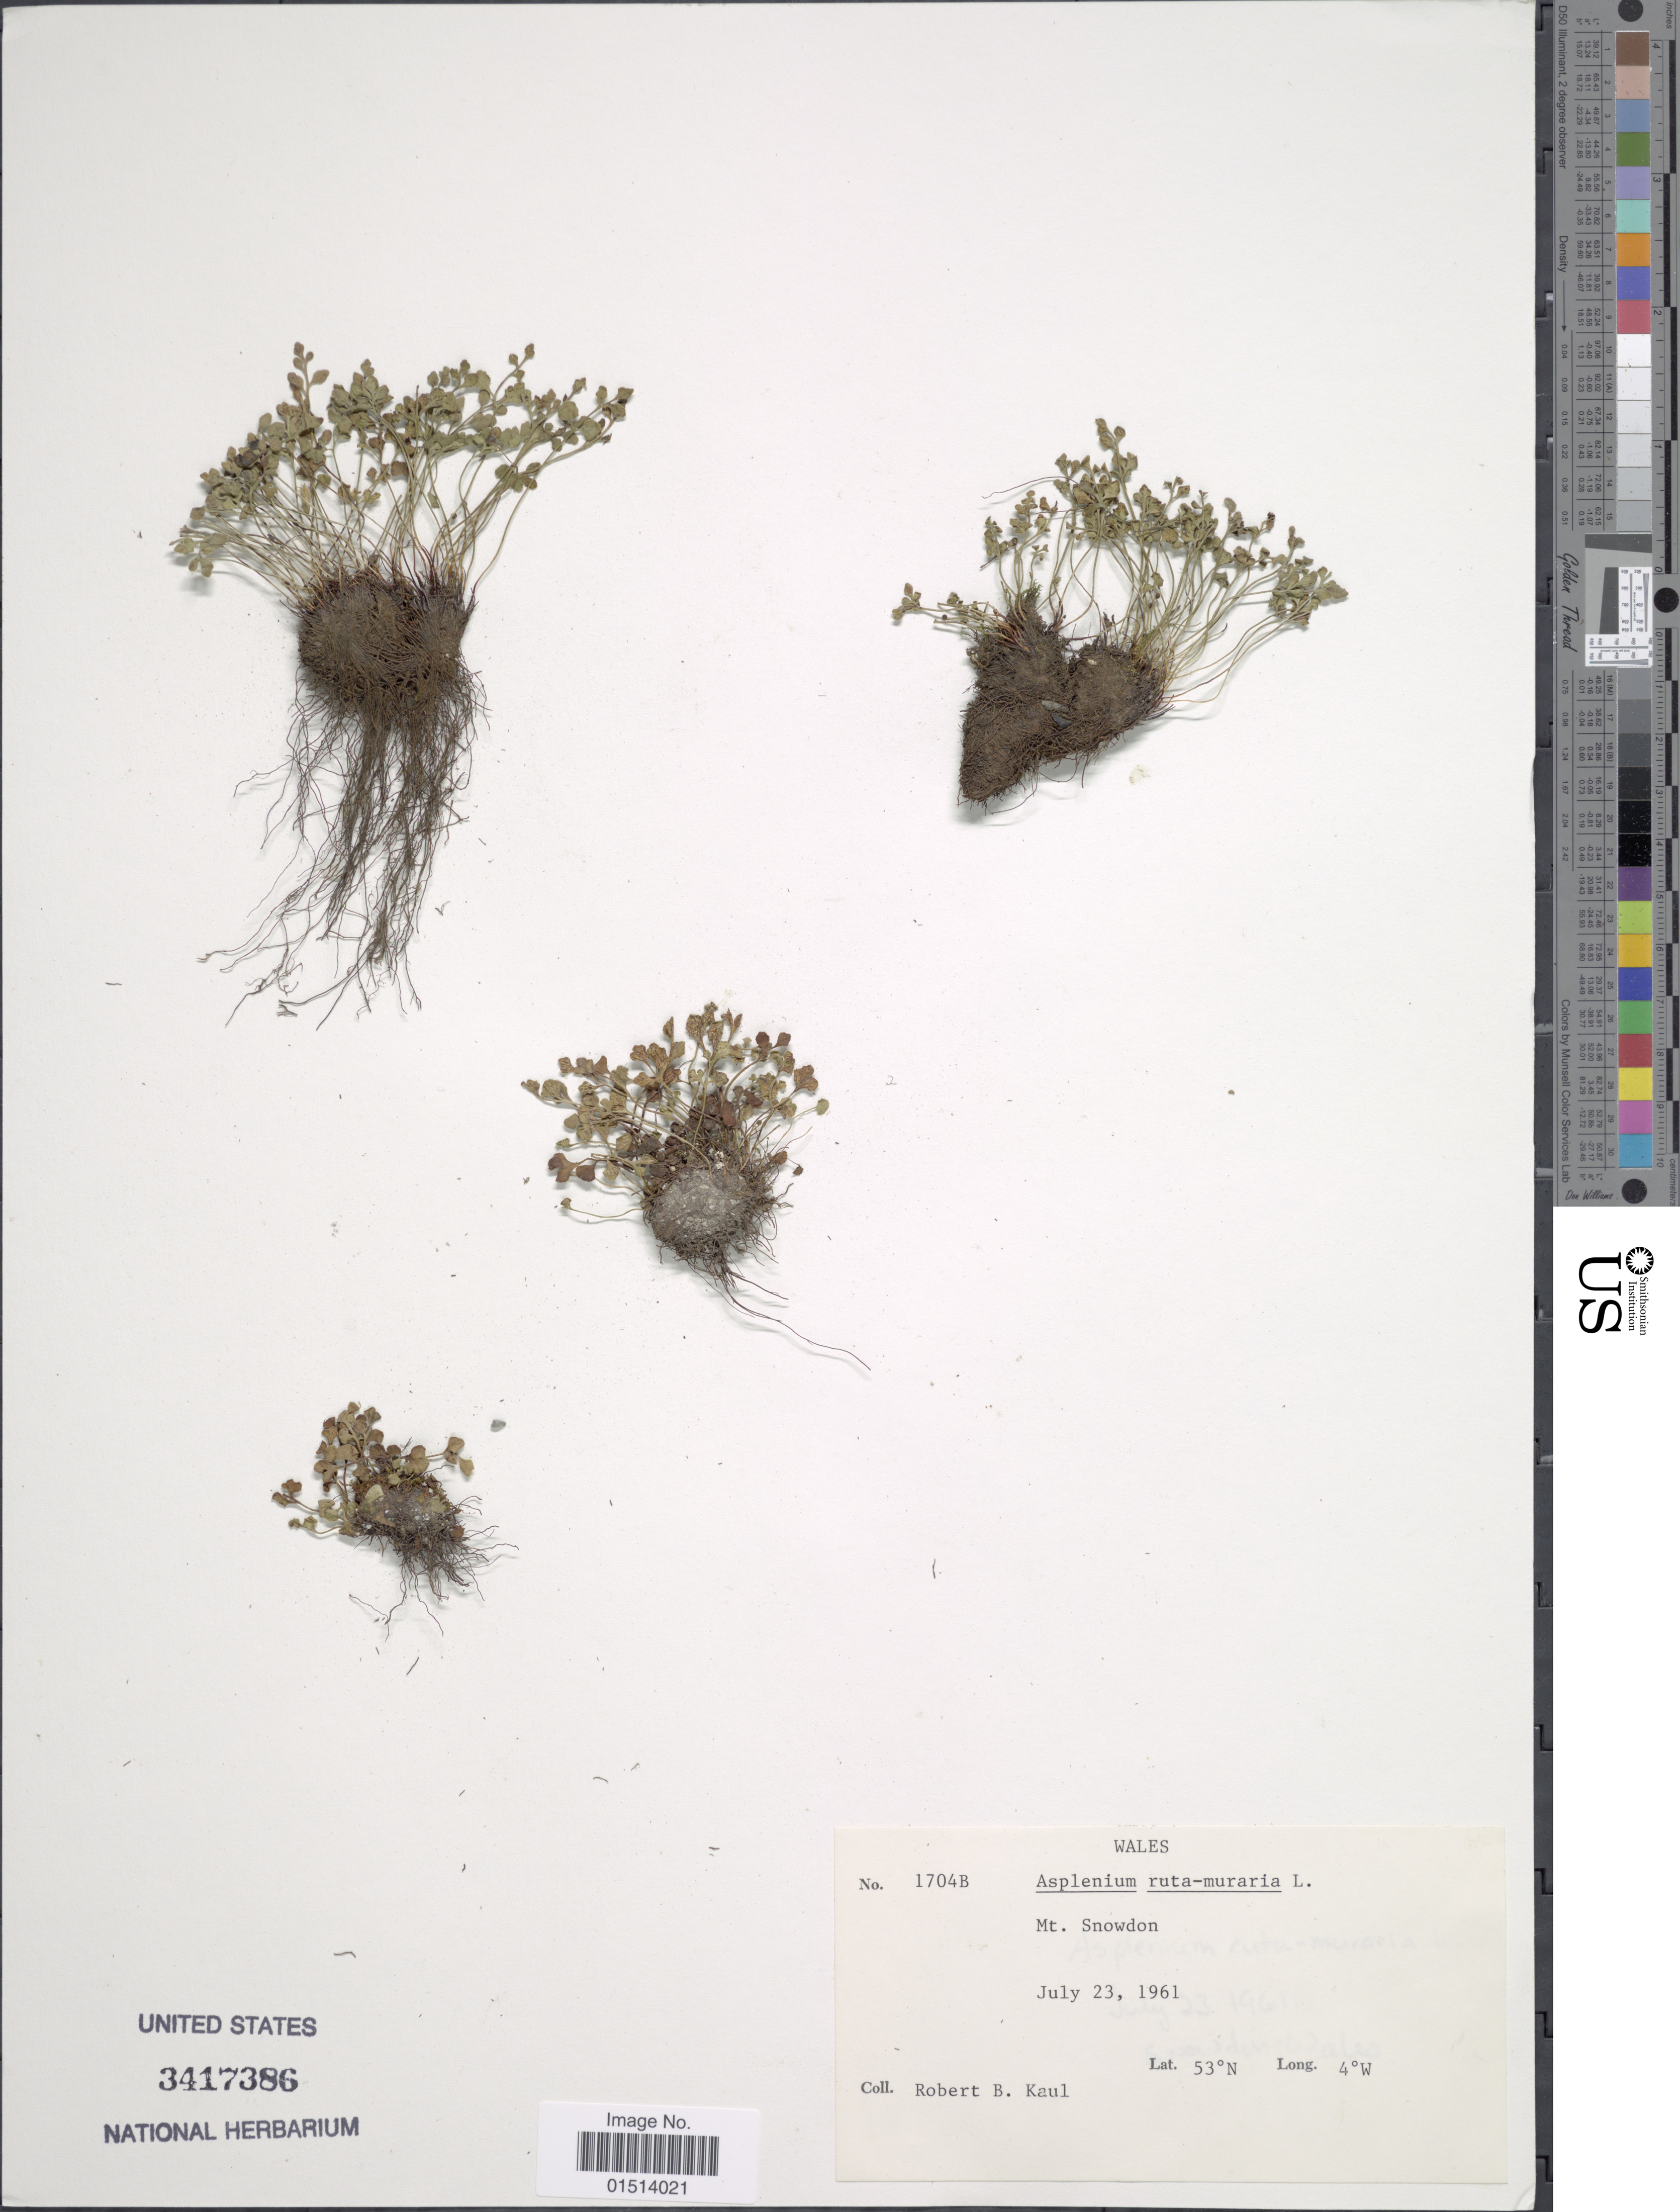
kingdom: Plantae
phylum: Tracheophyta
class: Polypodiopsida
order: Polypodiales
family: Aspleniaceae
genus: Asplenium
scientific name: Asplenium ruta-muraria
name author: L.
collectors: R. Kaul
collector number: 1704B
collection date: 1961-07-23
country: United Kingdom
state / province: Wales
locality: Wales, Mt. Snowdon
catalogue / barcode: US 341786